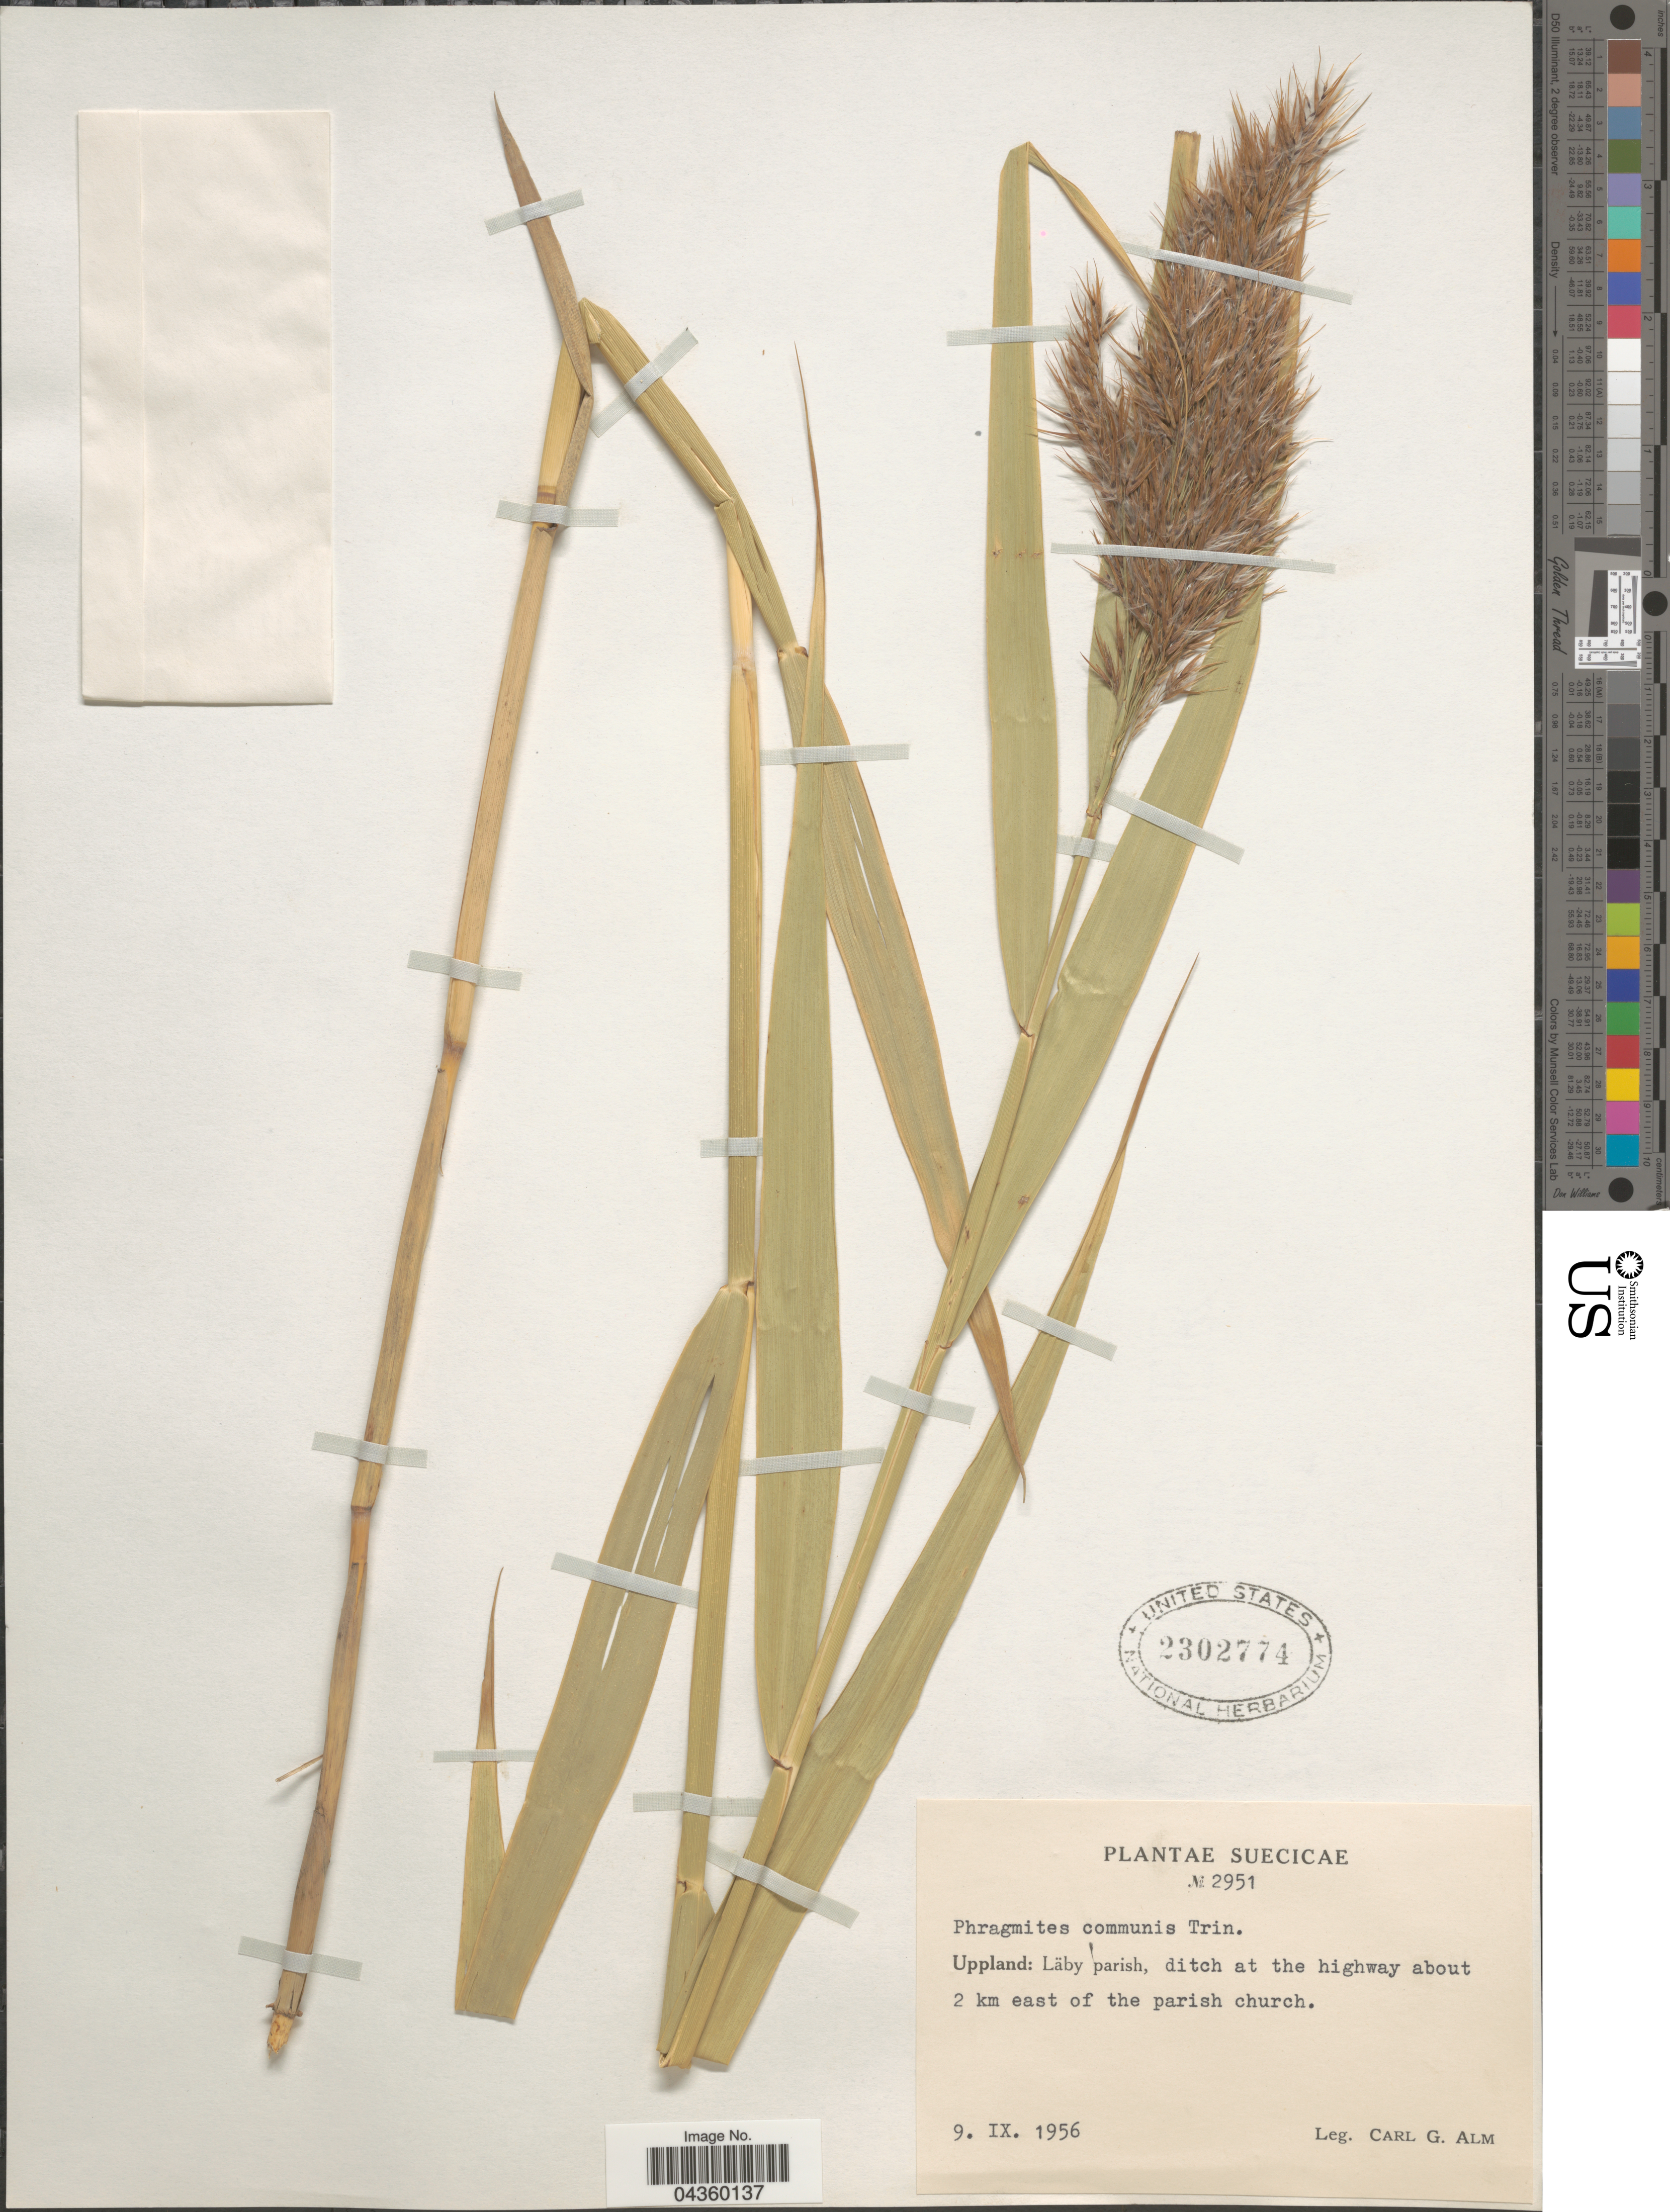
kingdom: Plantae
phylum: Tracheophyta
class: Liliopsida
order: Poales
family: Poaceae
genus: Phragmites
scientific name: Phragmites australis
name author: (Cav.) Trin. ex Steud.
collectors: C. G. Alm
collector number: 2951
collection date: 1956-09-09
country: Sweden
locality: Suecicae. Uppland: Läby parish, ditch at the highway about 2 km east of the parish church.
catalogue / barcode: US 2302774